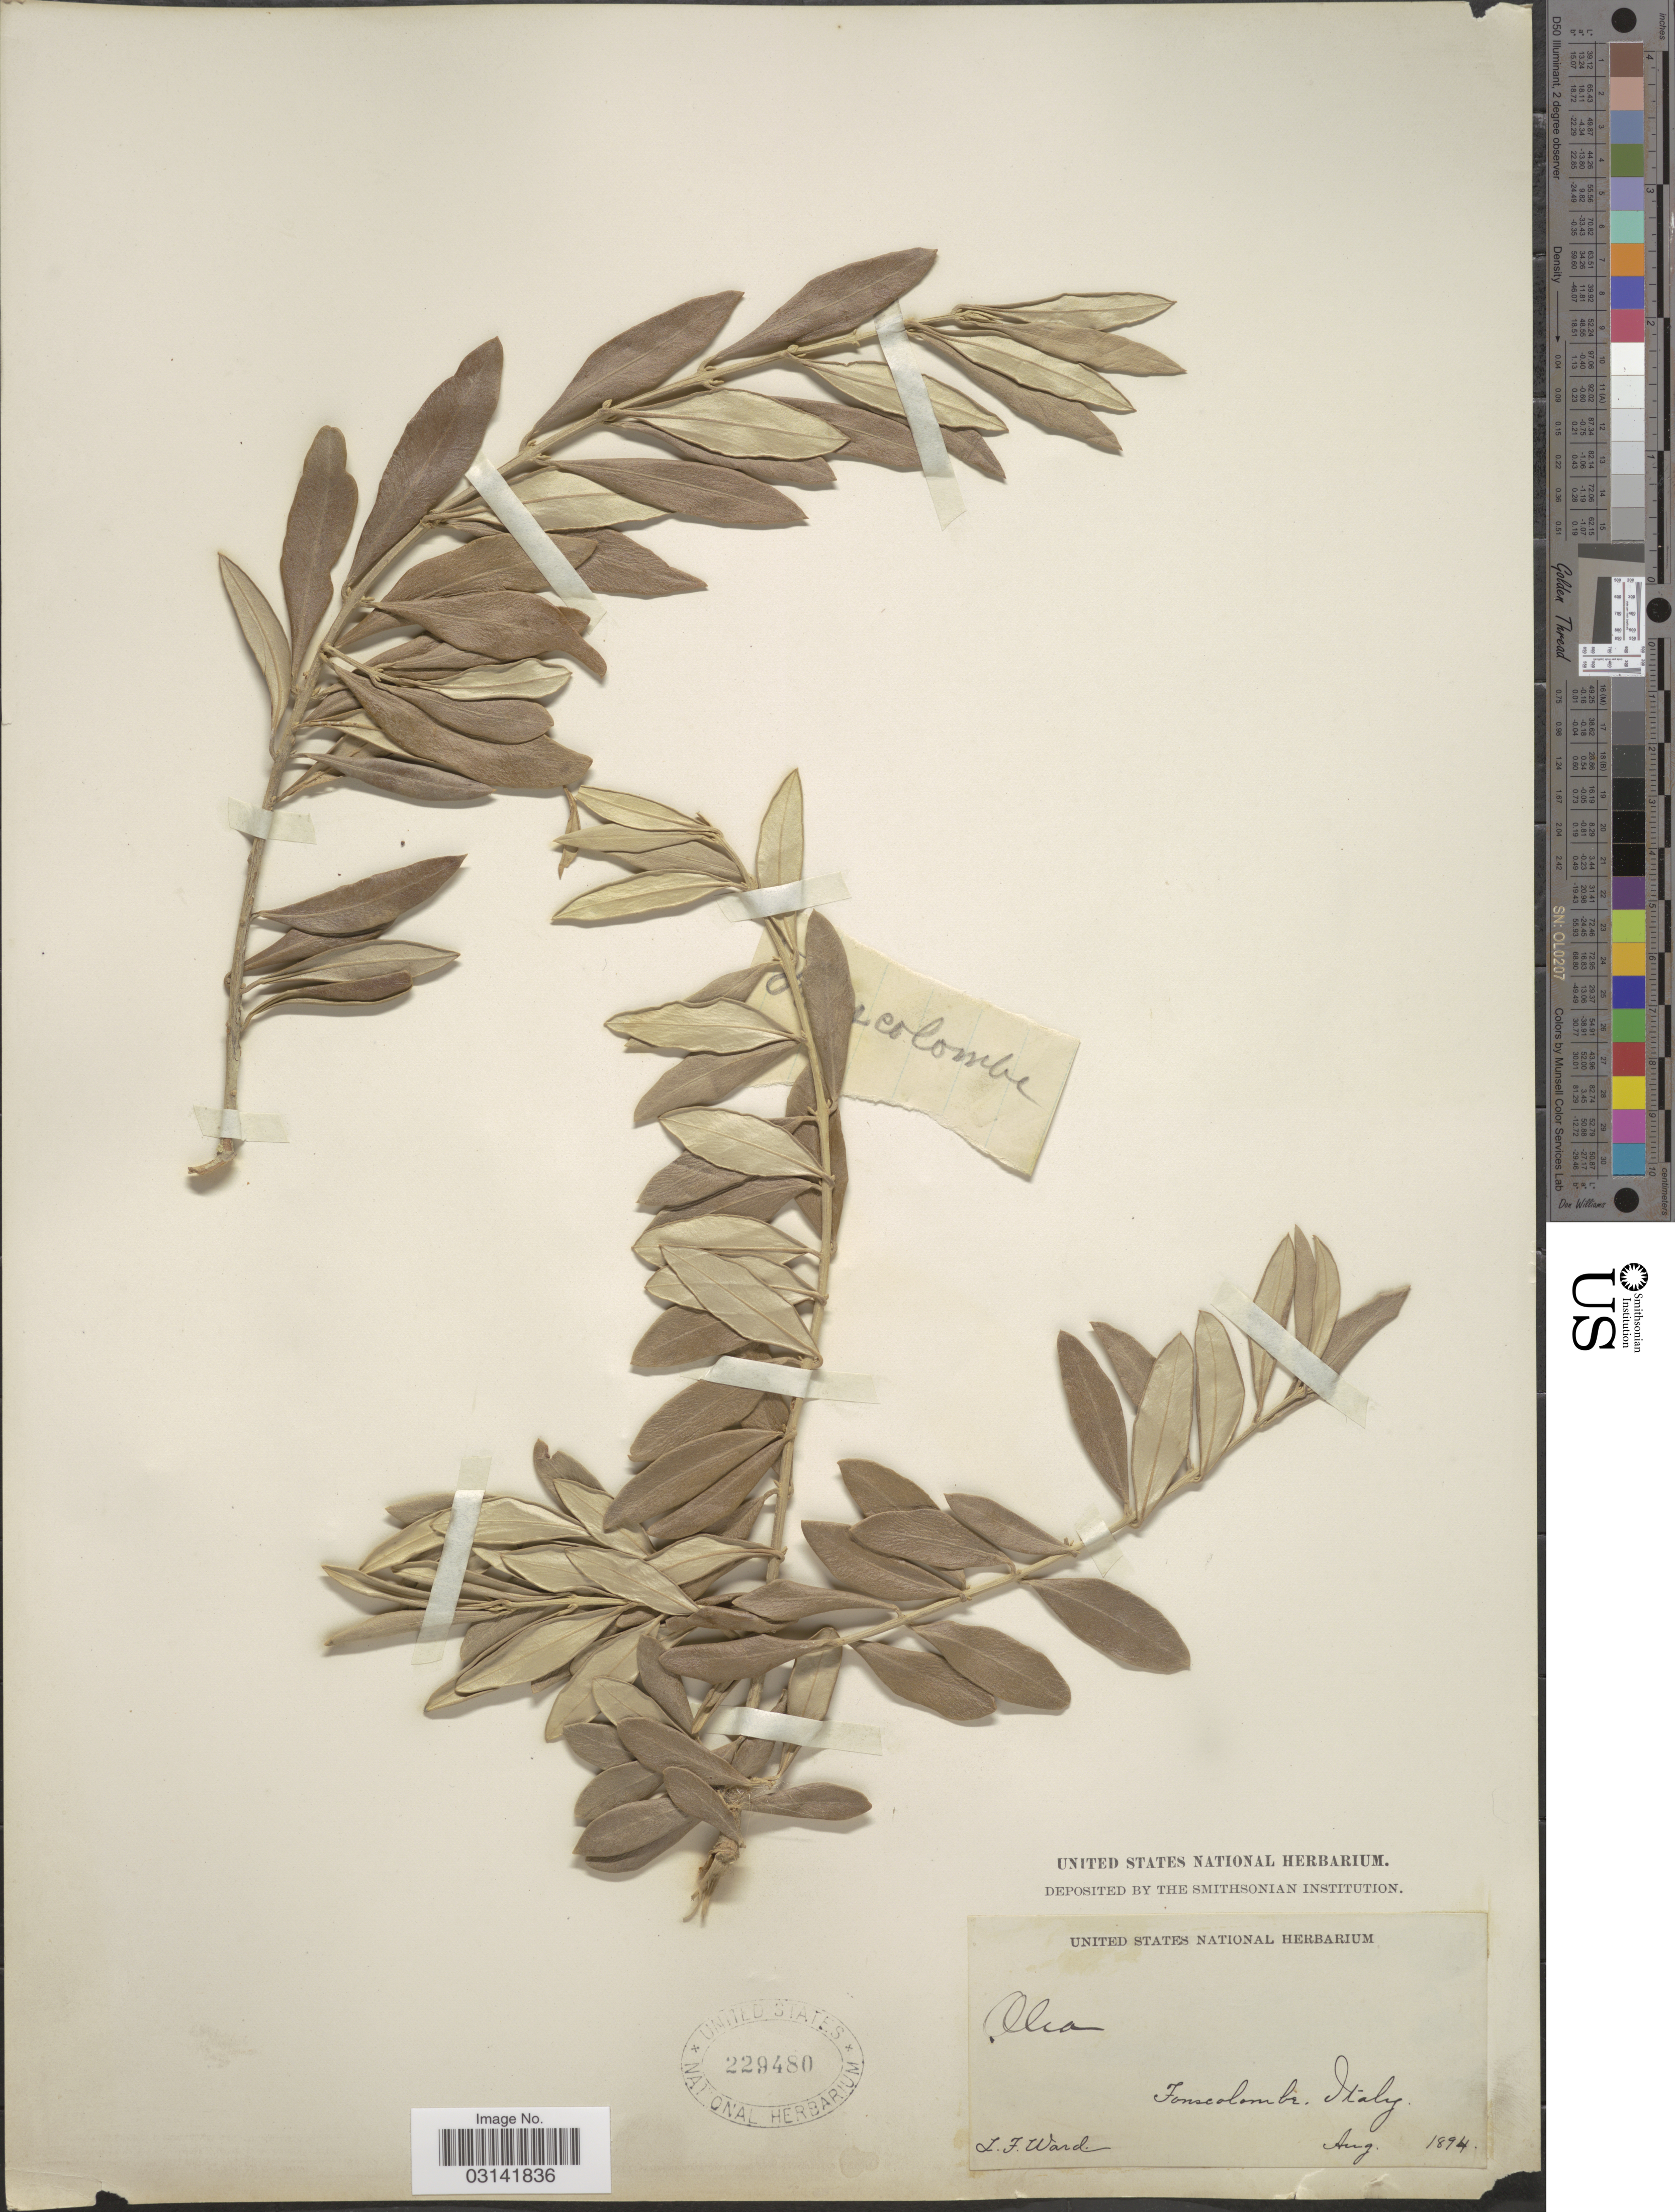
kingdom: Plantae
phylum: Tracheophyta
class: Magnoliopsida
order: Lamiales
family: Oleaceae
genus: Olea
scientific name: Olea sylvestris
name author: Mill.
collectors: L. Ward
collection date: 1894-08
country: Italy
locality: Fonscolombe.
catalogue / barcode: US 229480